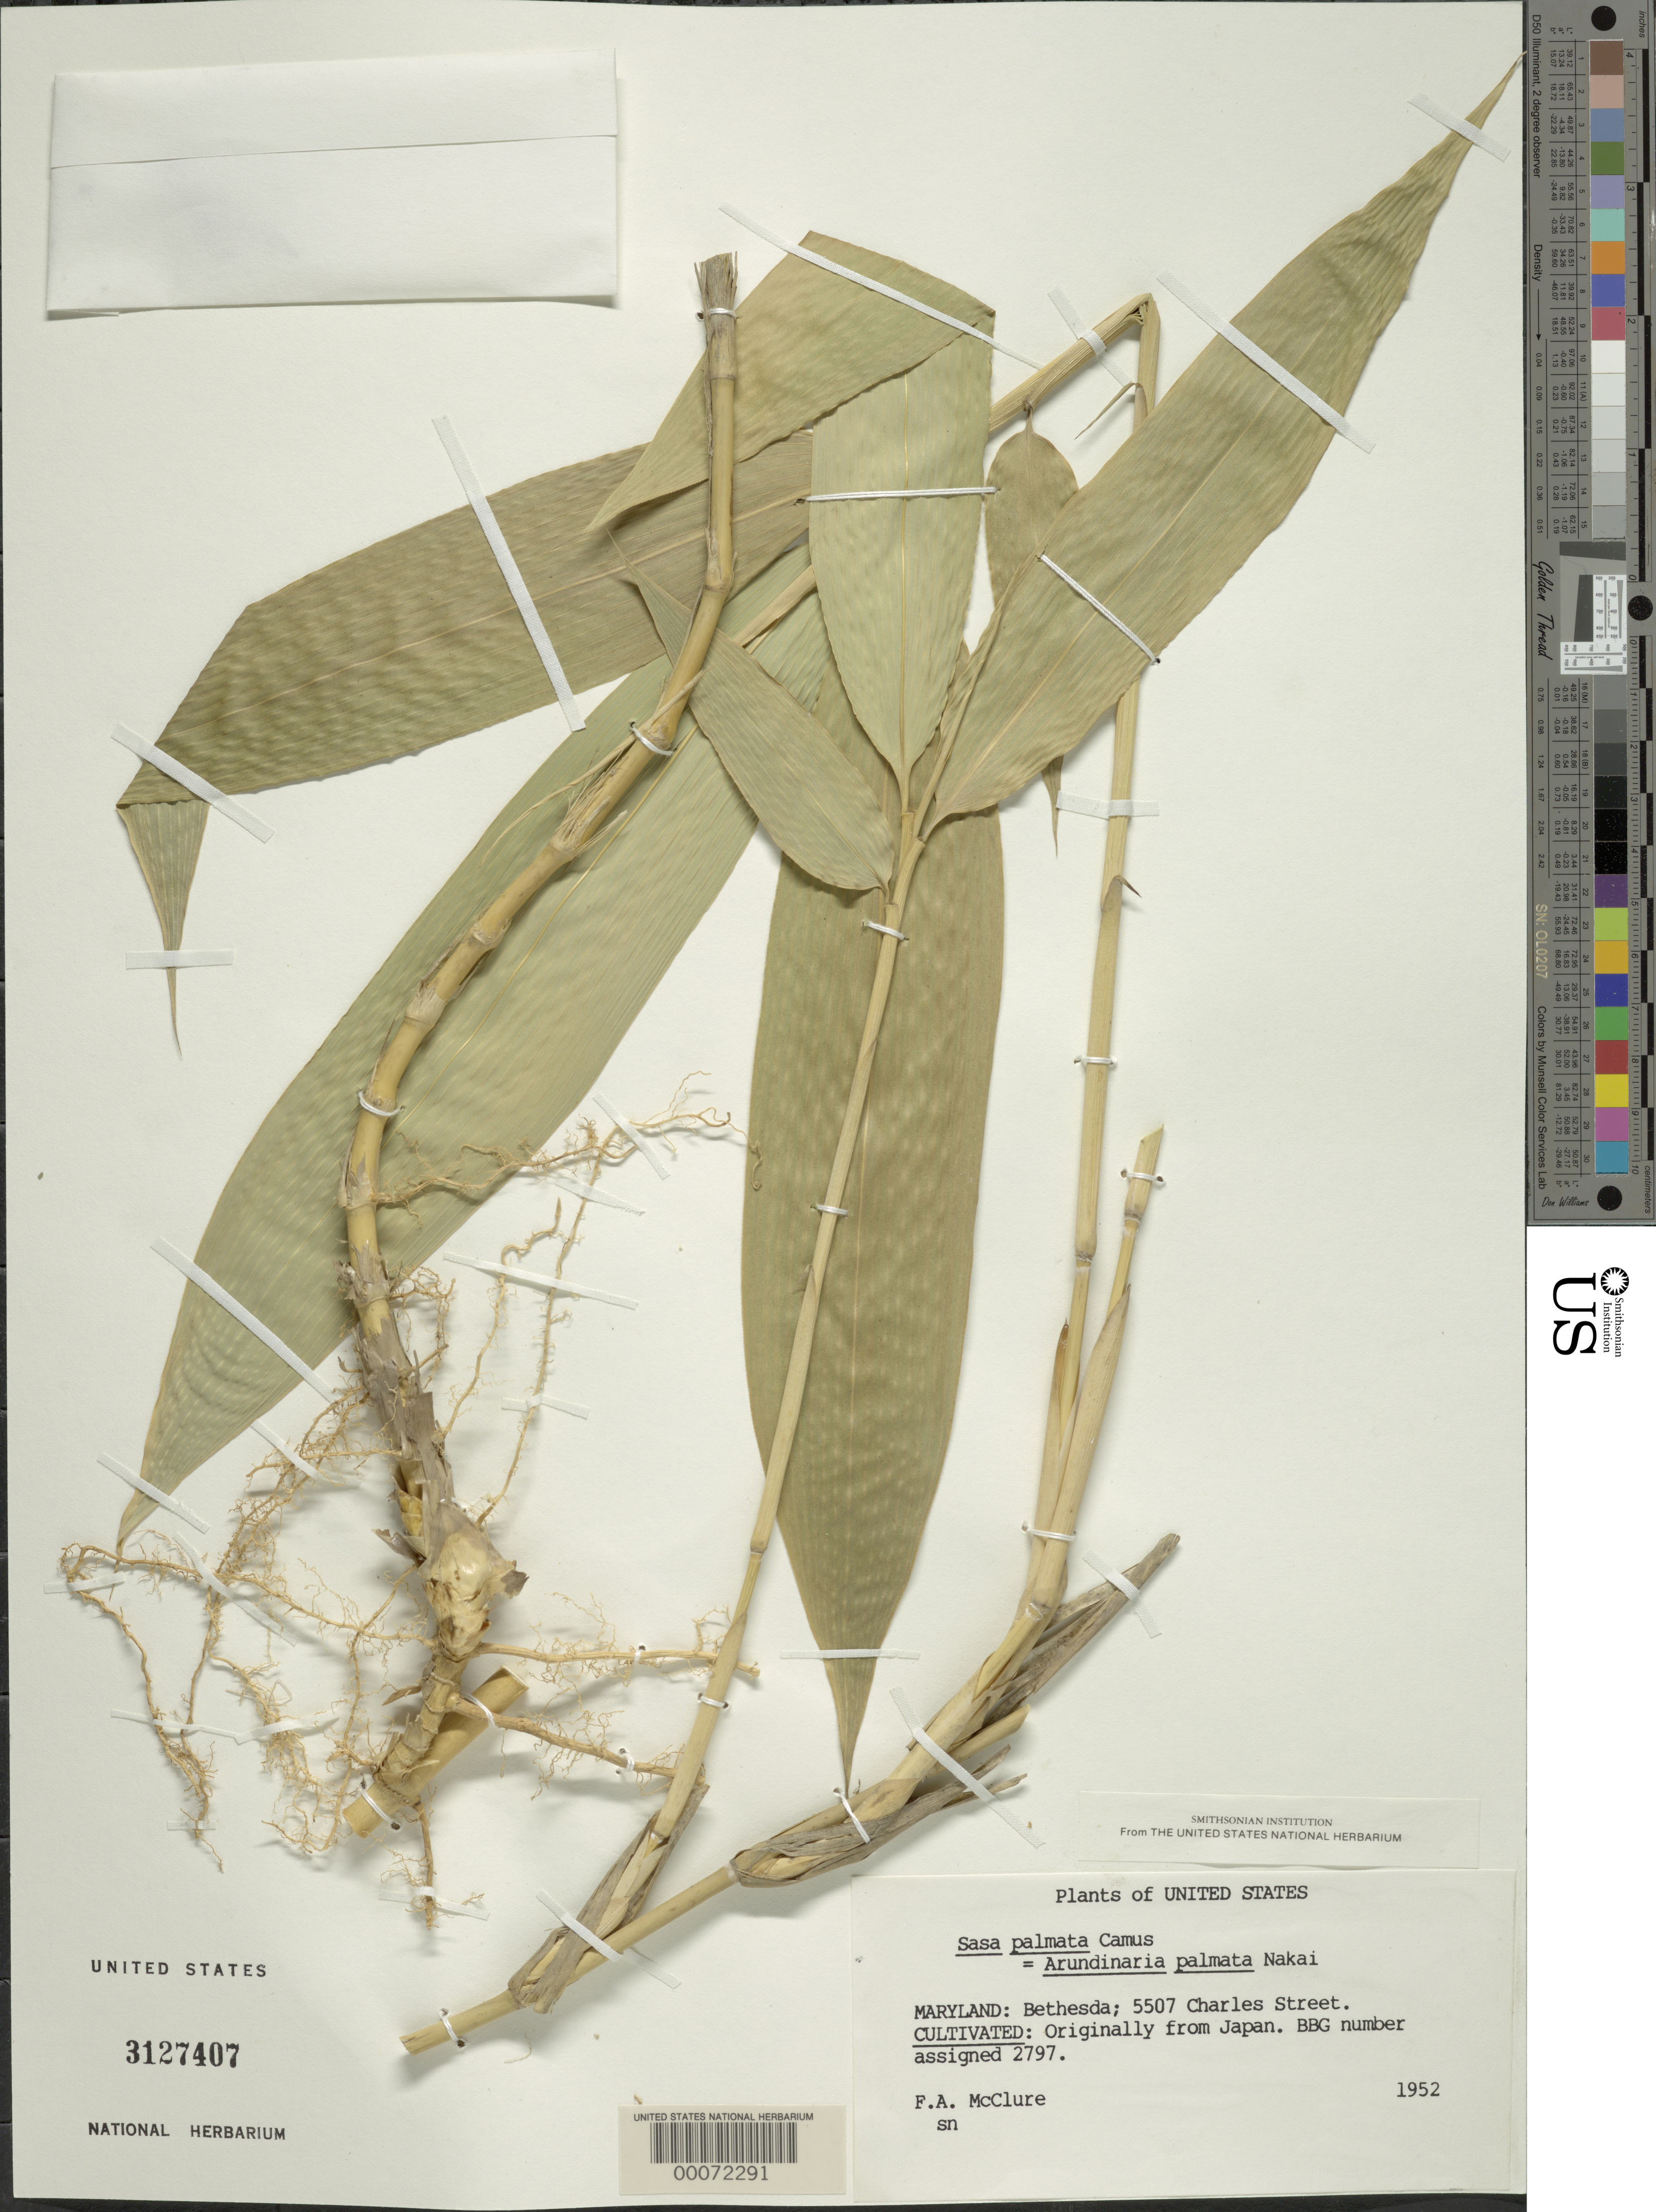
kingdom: Plantae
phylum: Tracheophyta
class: Liliopsida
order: Poales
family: Poaceae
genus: Arundinaria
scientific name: Arundinaria palmata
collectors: F. A. McClure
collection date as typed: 1952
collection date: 1952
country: United States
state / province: Maryland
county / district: Montgomery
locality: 5507 Charles Street, Bethesda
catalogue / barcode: US 3127407